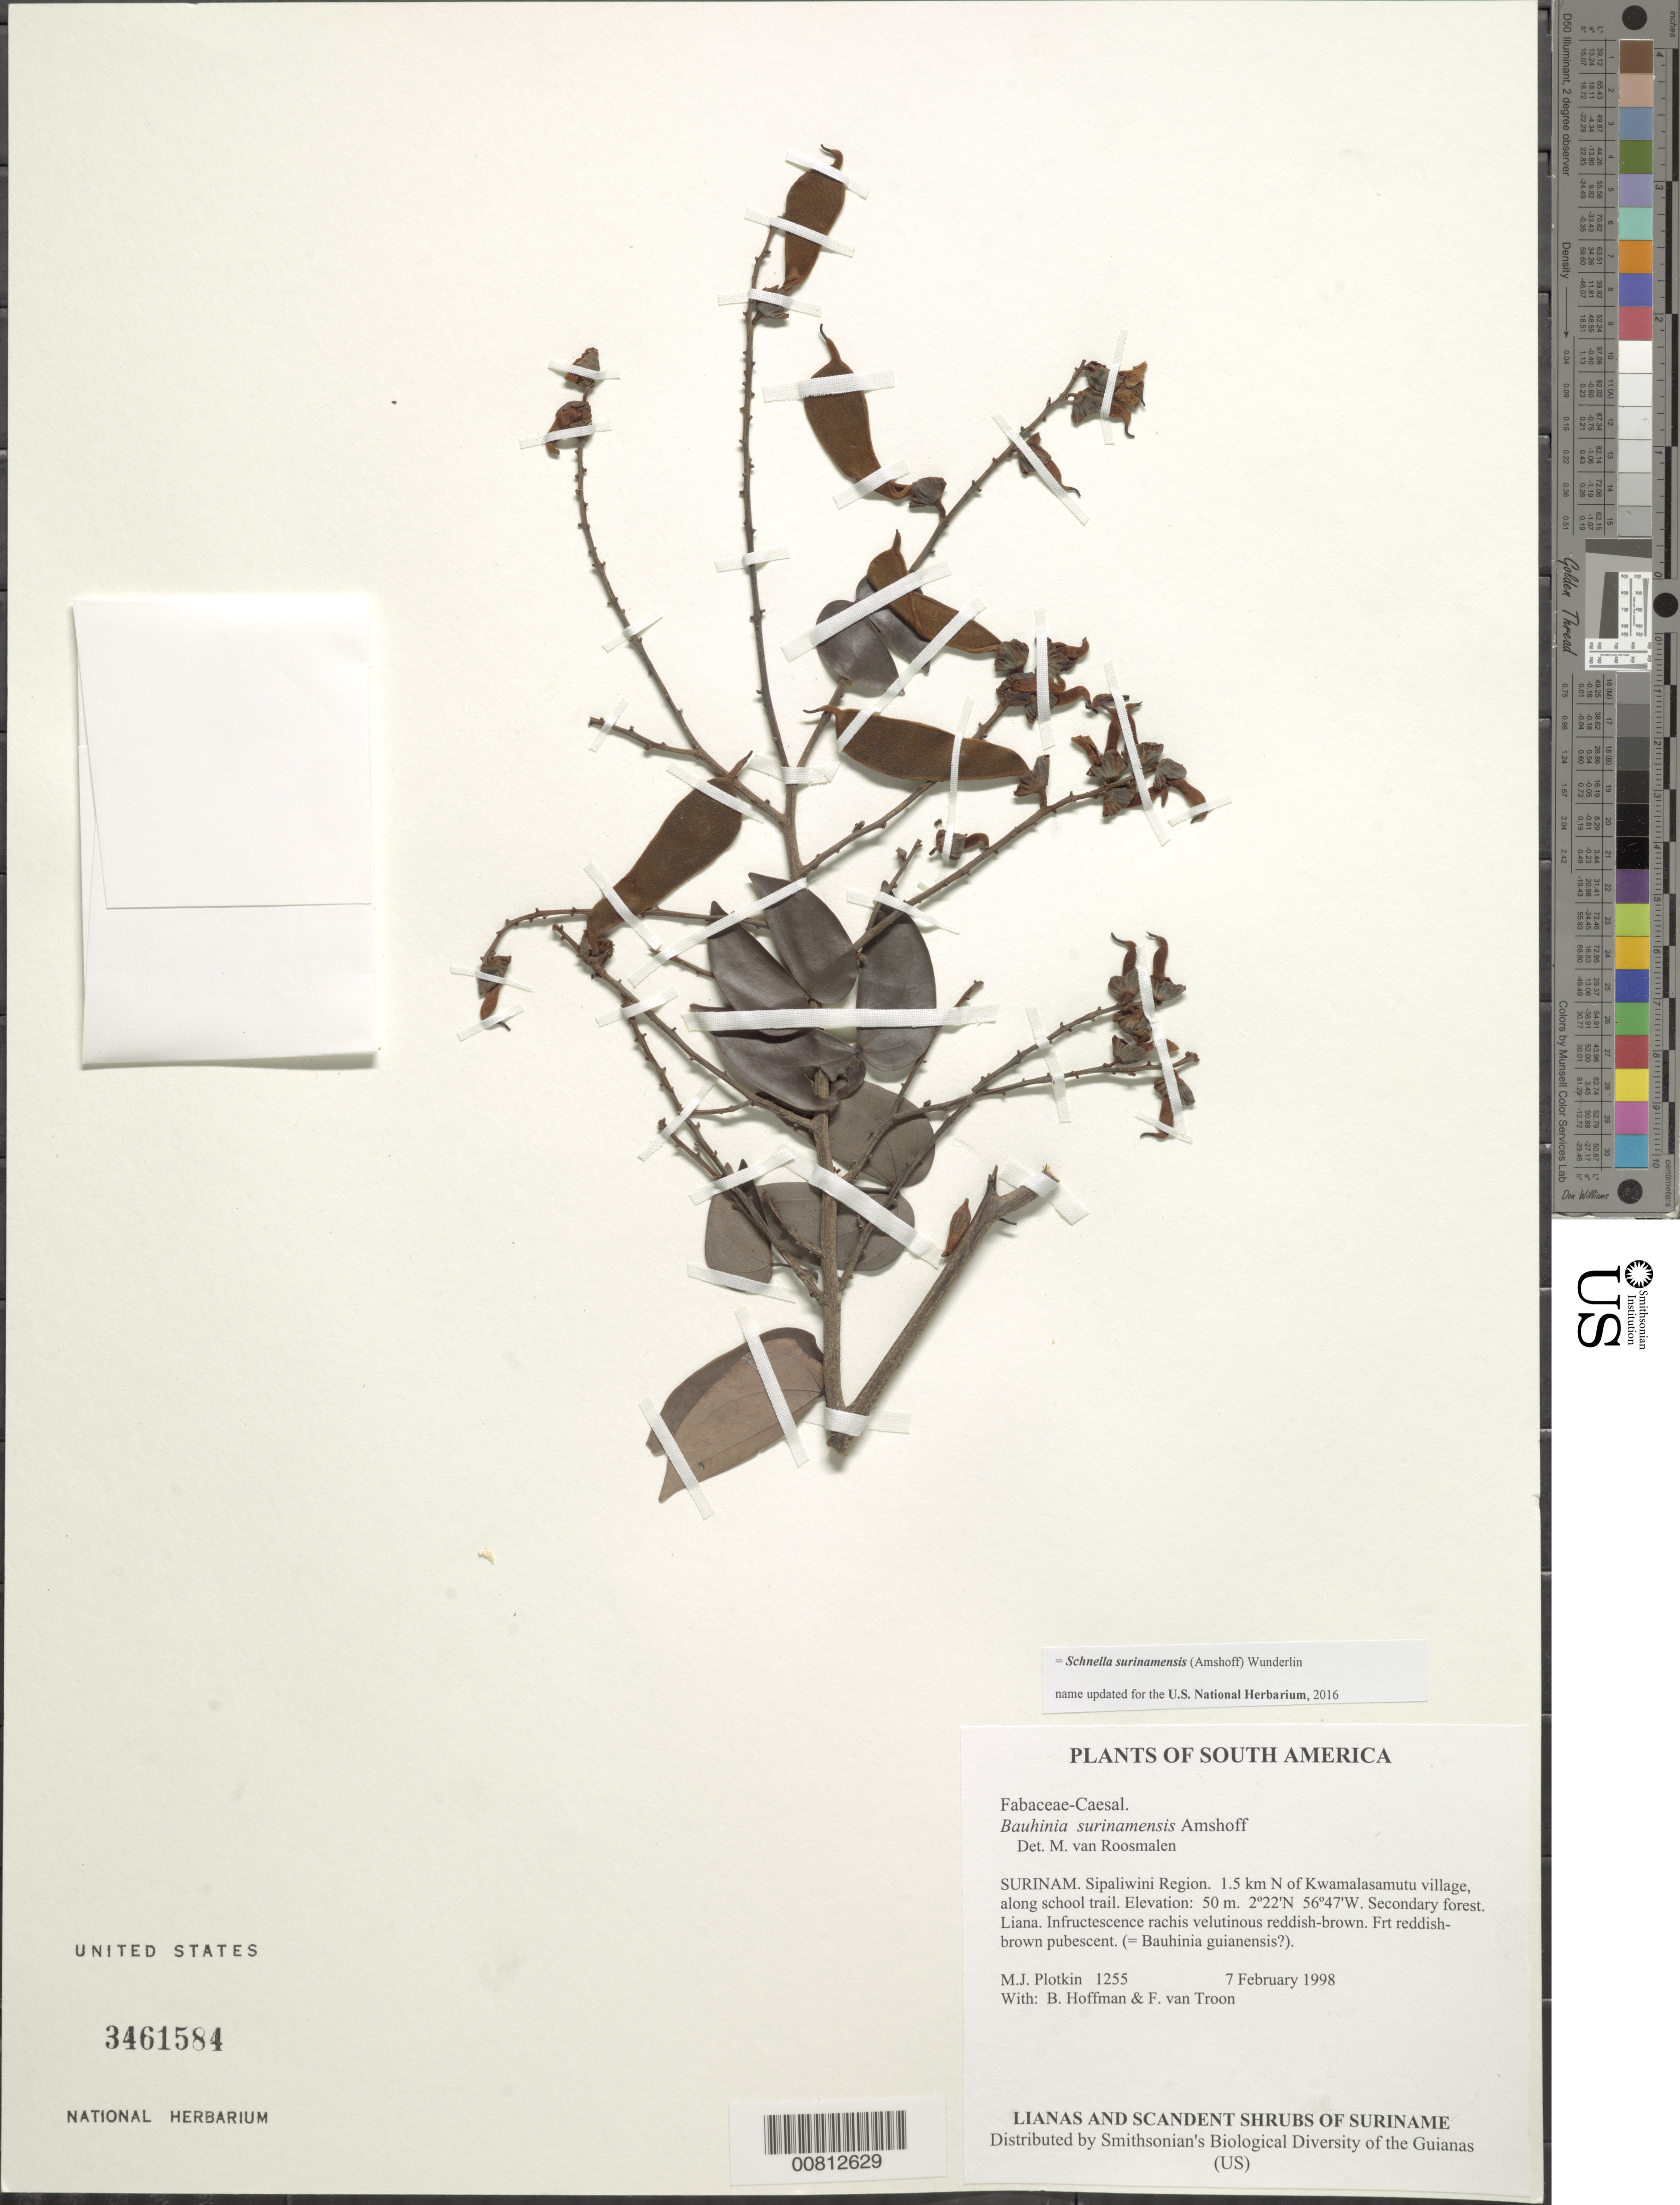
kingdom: Plantae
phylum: Tracheophyta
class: Magnoliopsida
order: Fabales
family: Fabaceae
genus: Schnella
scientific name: Schnella surinamensis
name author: (Amshoff) Wunderlin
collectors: M. Plotkin, B. Hoffman & F. Van Troon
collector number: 1255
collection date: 1998-02-07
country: Suriname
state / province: Sipaliwini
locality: Surinam. Sipaliwin Region.1.5 km N of Kwamalasamutu village along school trail.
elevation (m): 50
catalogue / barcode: US 3461584